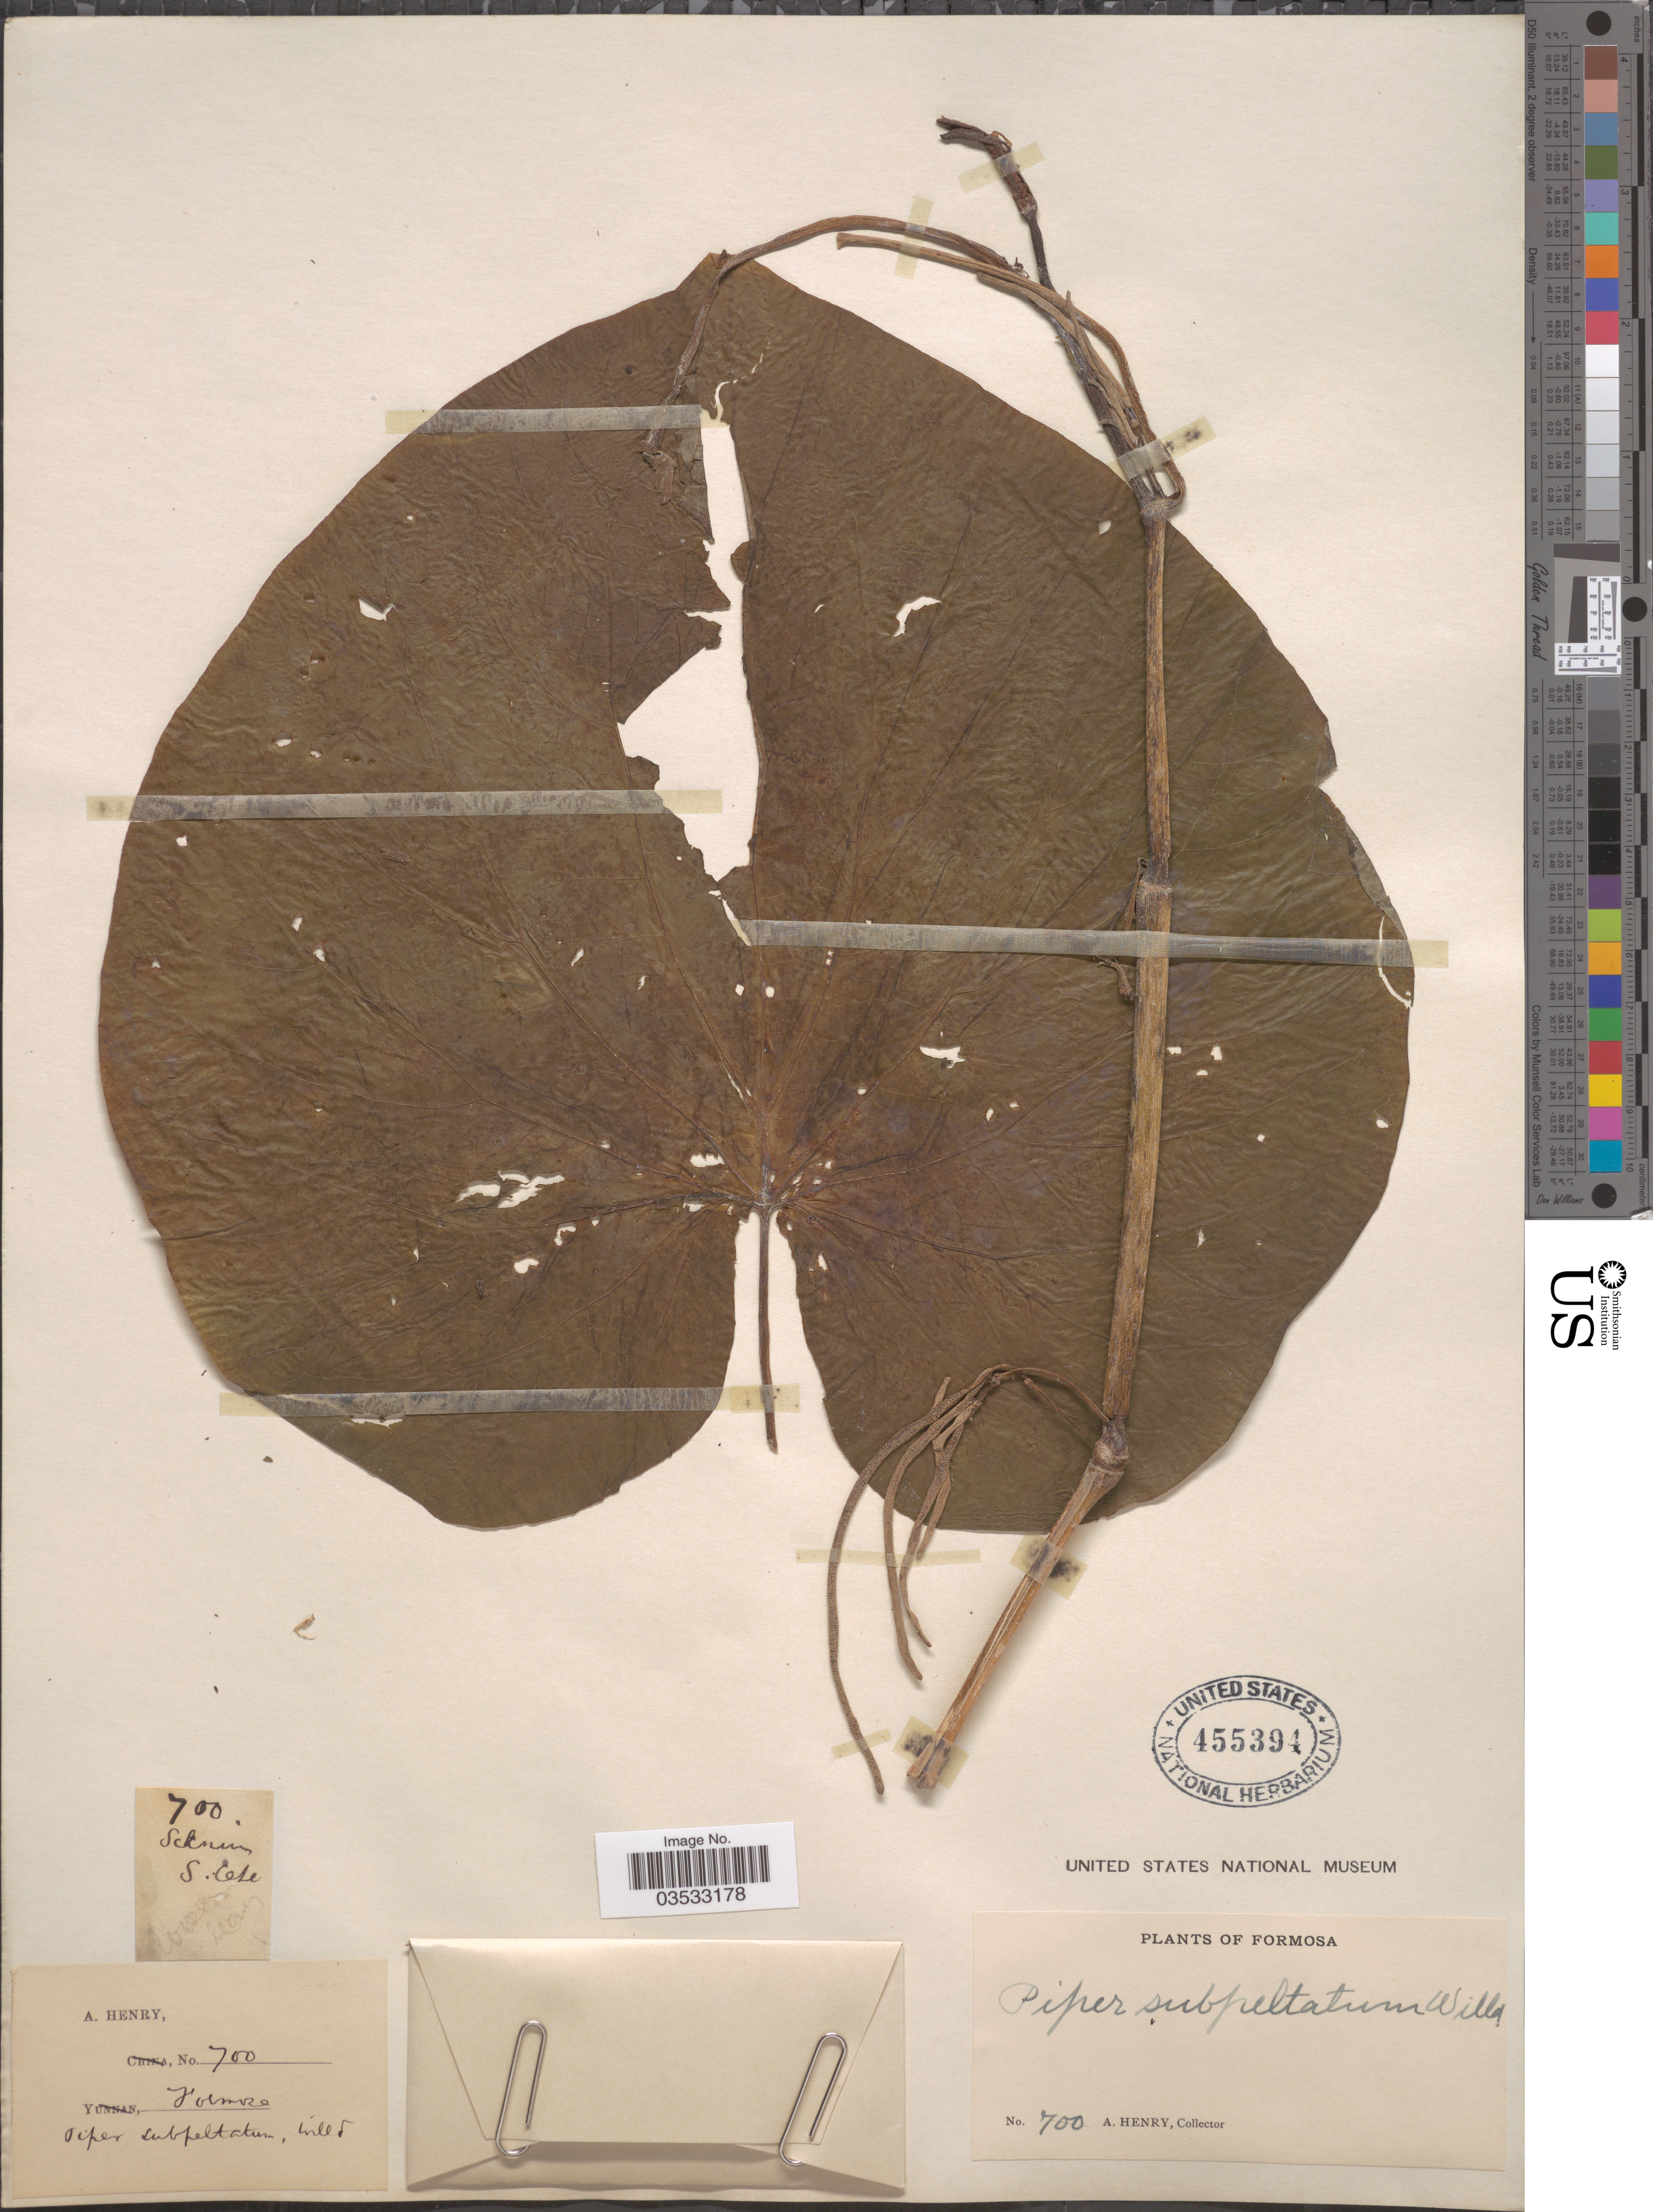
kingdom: Plantae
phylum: Tracheophyta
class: Magnoliopsida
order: Piperales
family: Piperaceae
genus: Piper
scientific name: Piper subpeltatum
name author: Willd.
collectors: A. Henry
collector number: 700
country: Taiwan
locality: Formosa.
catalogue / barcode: US 455394